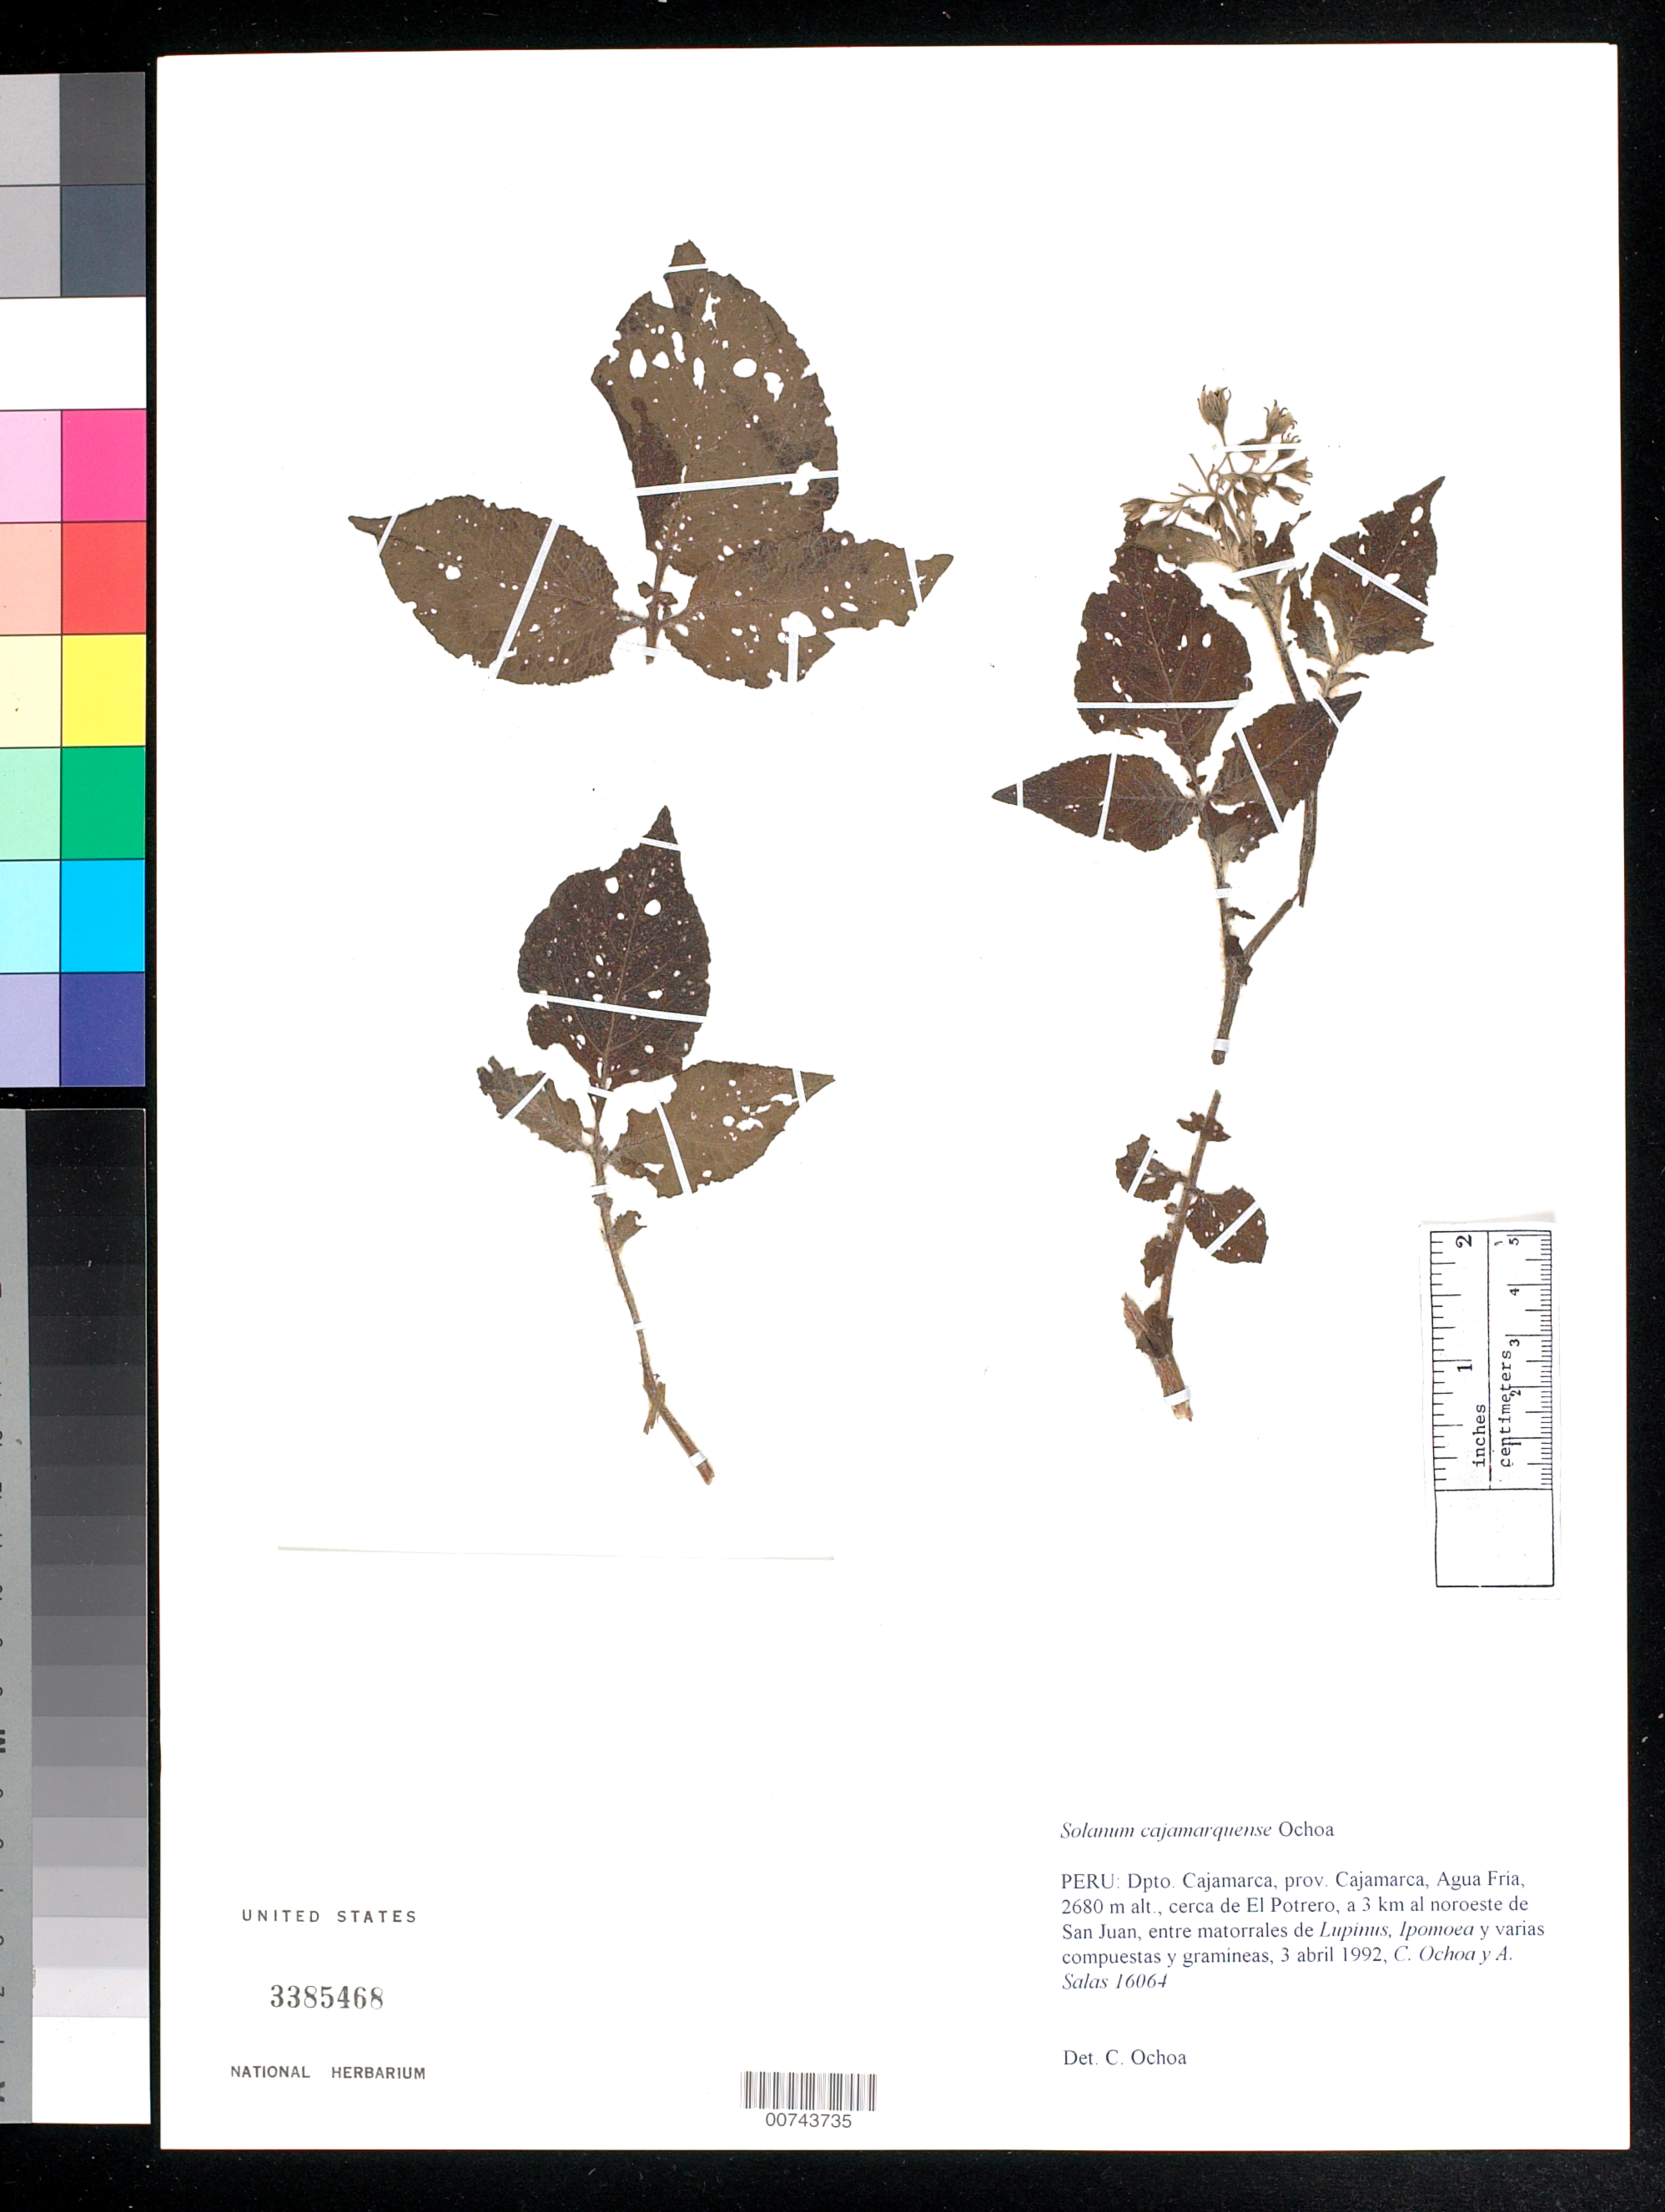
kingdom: Plantae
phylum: Tracheophyta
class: Magnoliopsida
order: Solanales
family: Solanaceae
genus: Solanum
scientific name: Solanum cajamarquense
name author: Ochoa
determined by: Ochoa, C. M.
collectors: C. M. Ochoa & A. Salas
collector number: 16064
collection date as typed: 03 Apr 1992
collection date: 1992-04-03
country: Peru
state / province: Cajamarca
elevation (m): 2680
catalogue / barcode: US 3385468